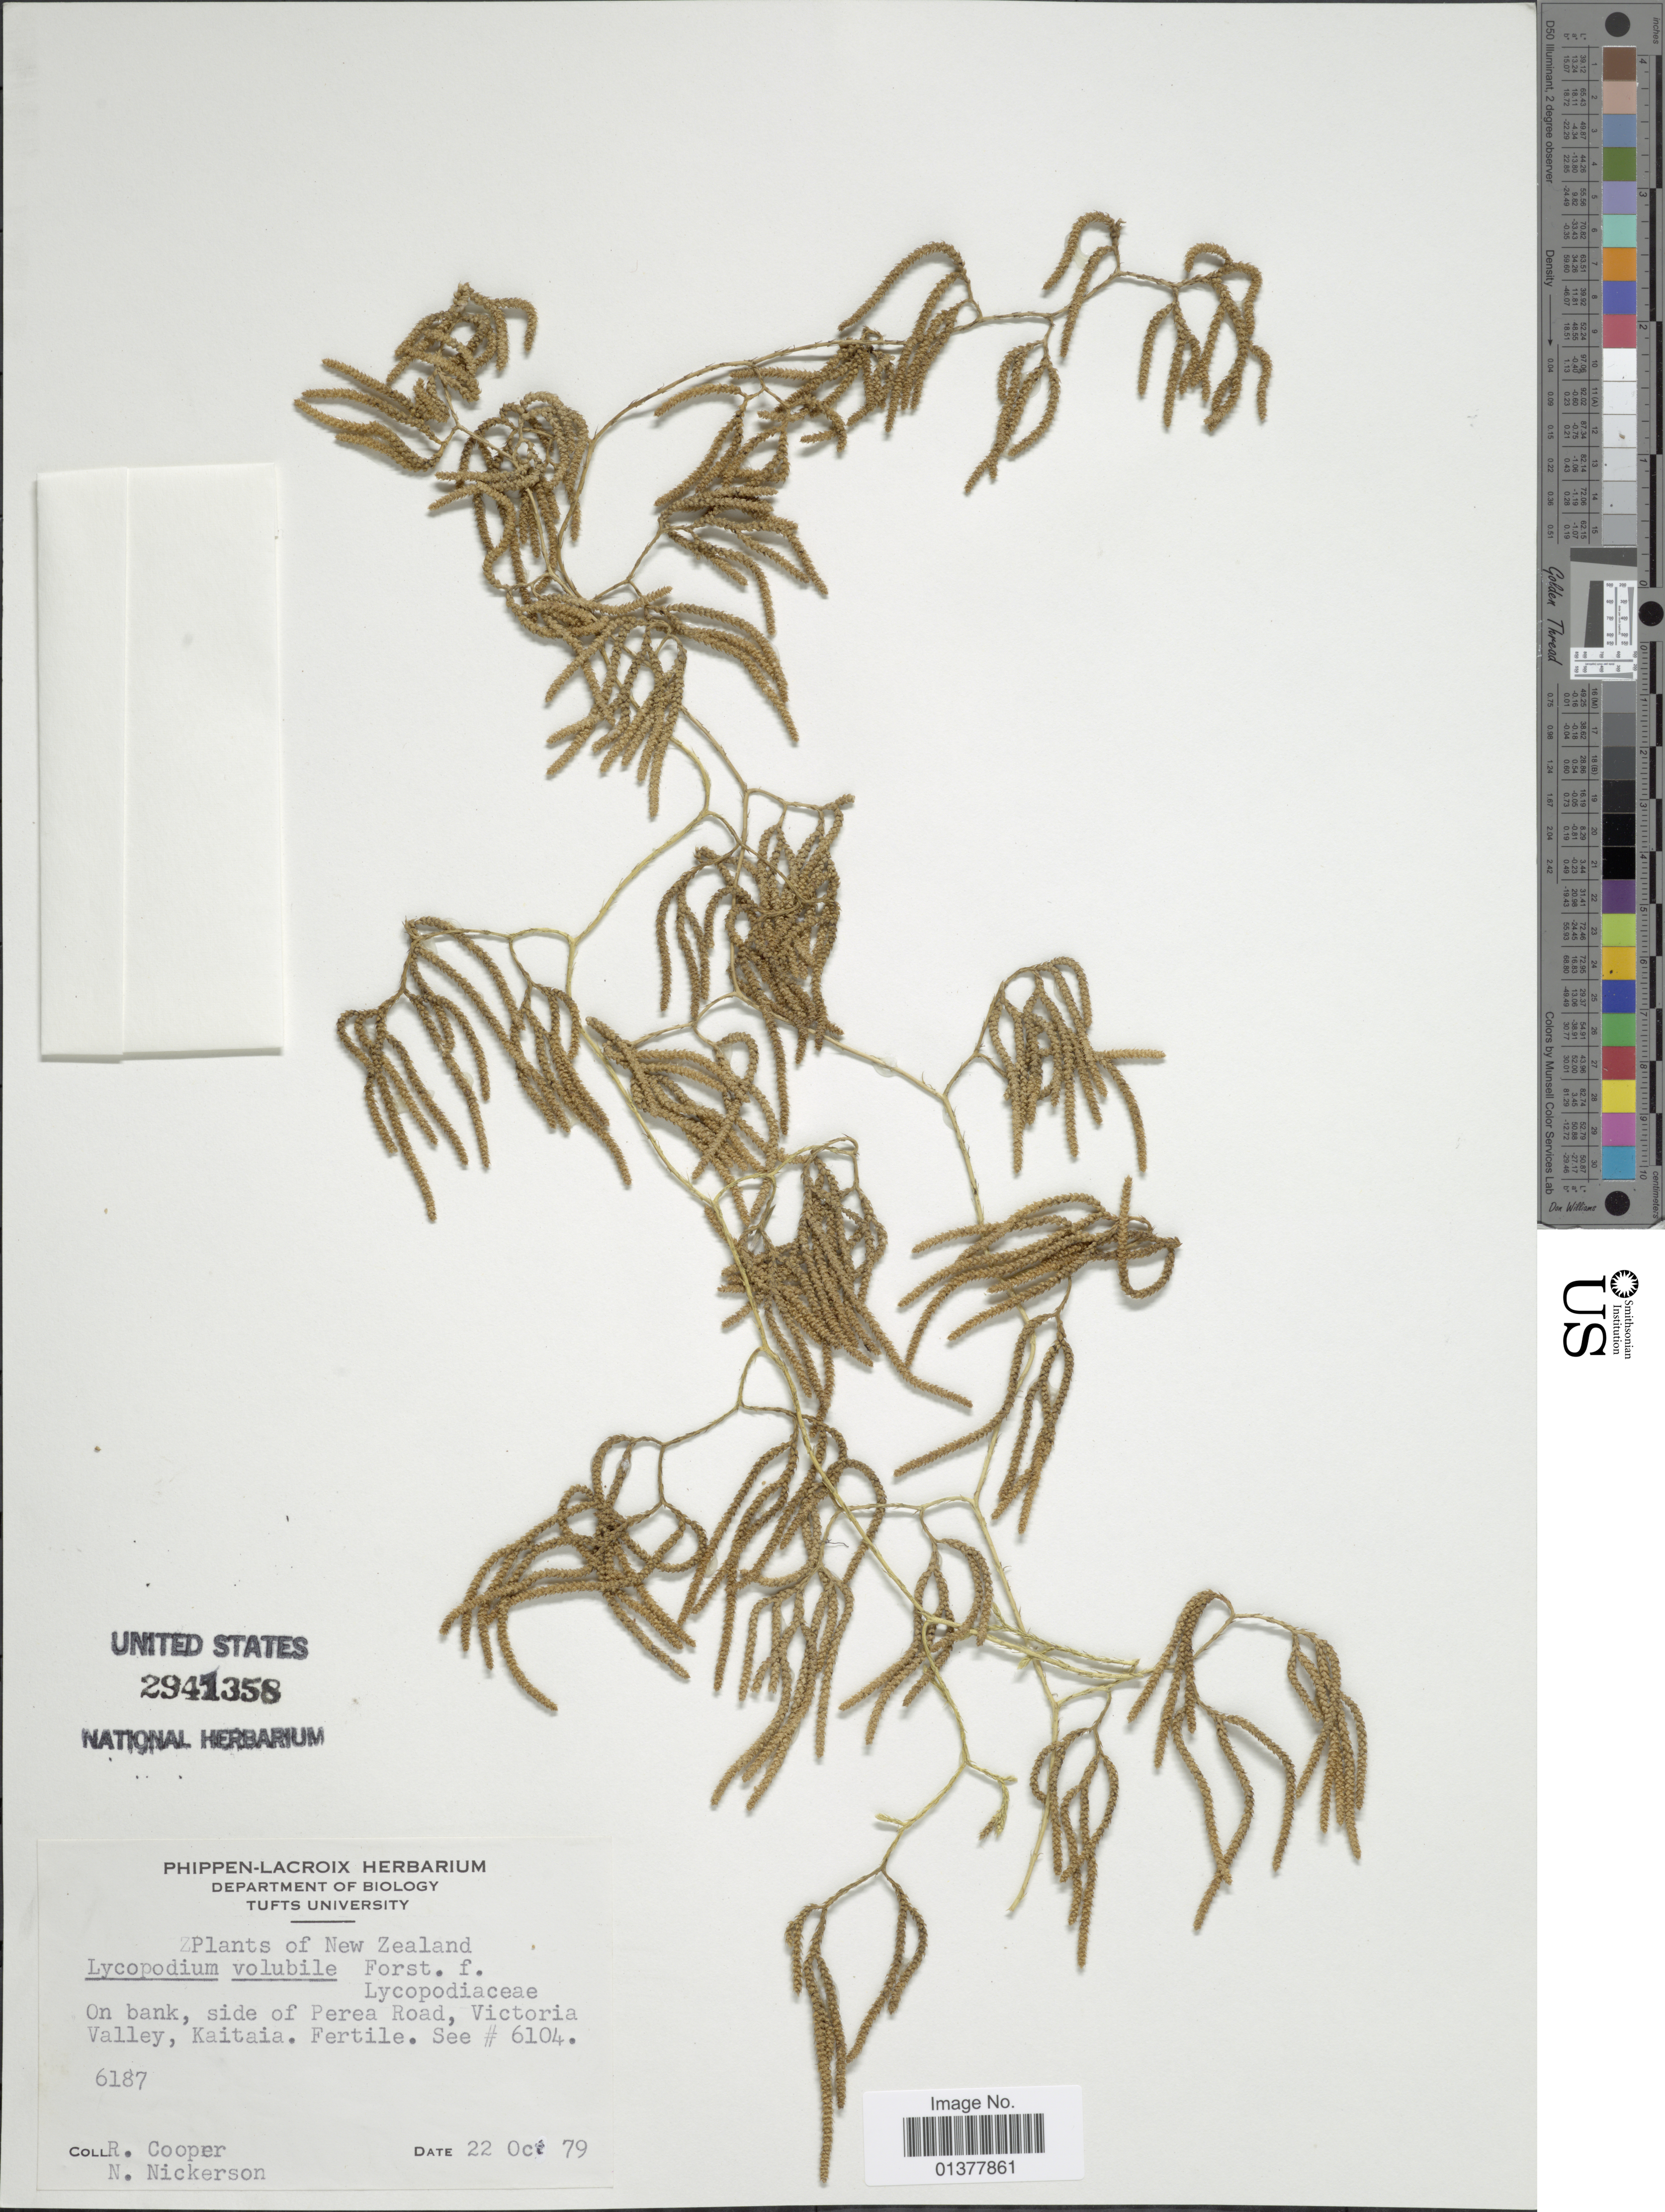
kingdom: Plantae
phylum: Tracheophyta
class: Lycopodiopsida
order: Lycopodiales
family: Lycopodiaceae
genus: Pseudodiphasium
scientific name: Pseudodiphasium volubile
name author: (G. Forst.) Holub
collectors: R. Cooper & N. Nickerson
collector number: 6187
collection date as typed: Transcribed d/m/y: 22/10/79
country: New Zealand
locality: On bank, side of Perea Road, Victoria Valley, Kaitaia, fertile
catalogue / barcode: US 2941358